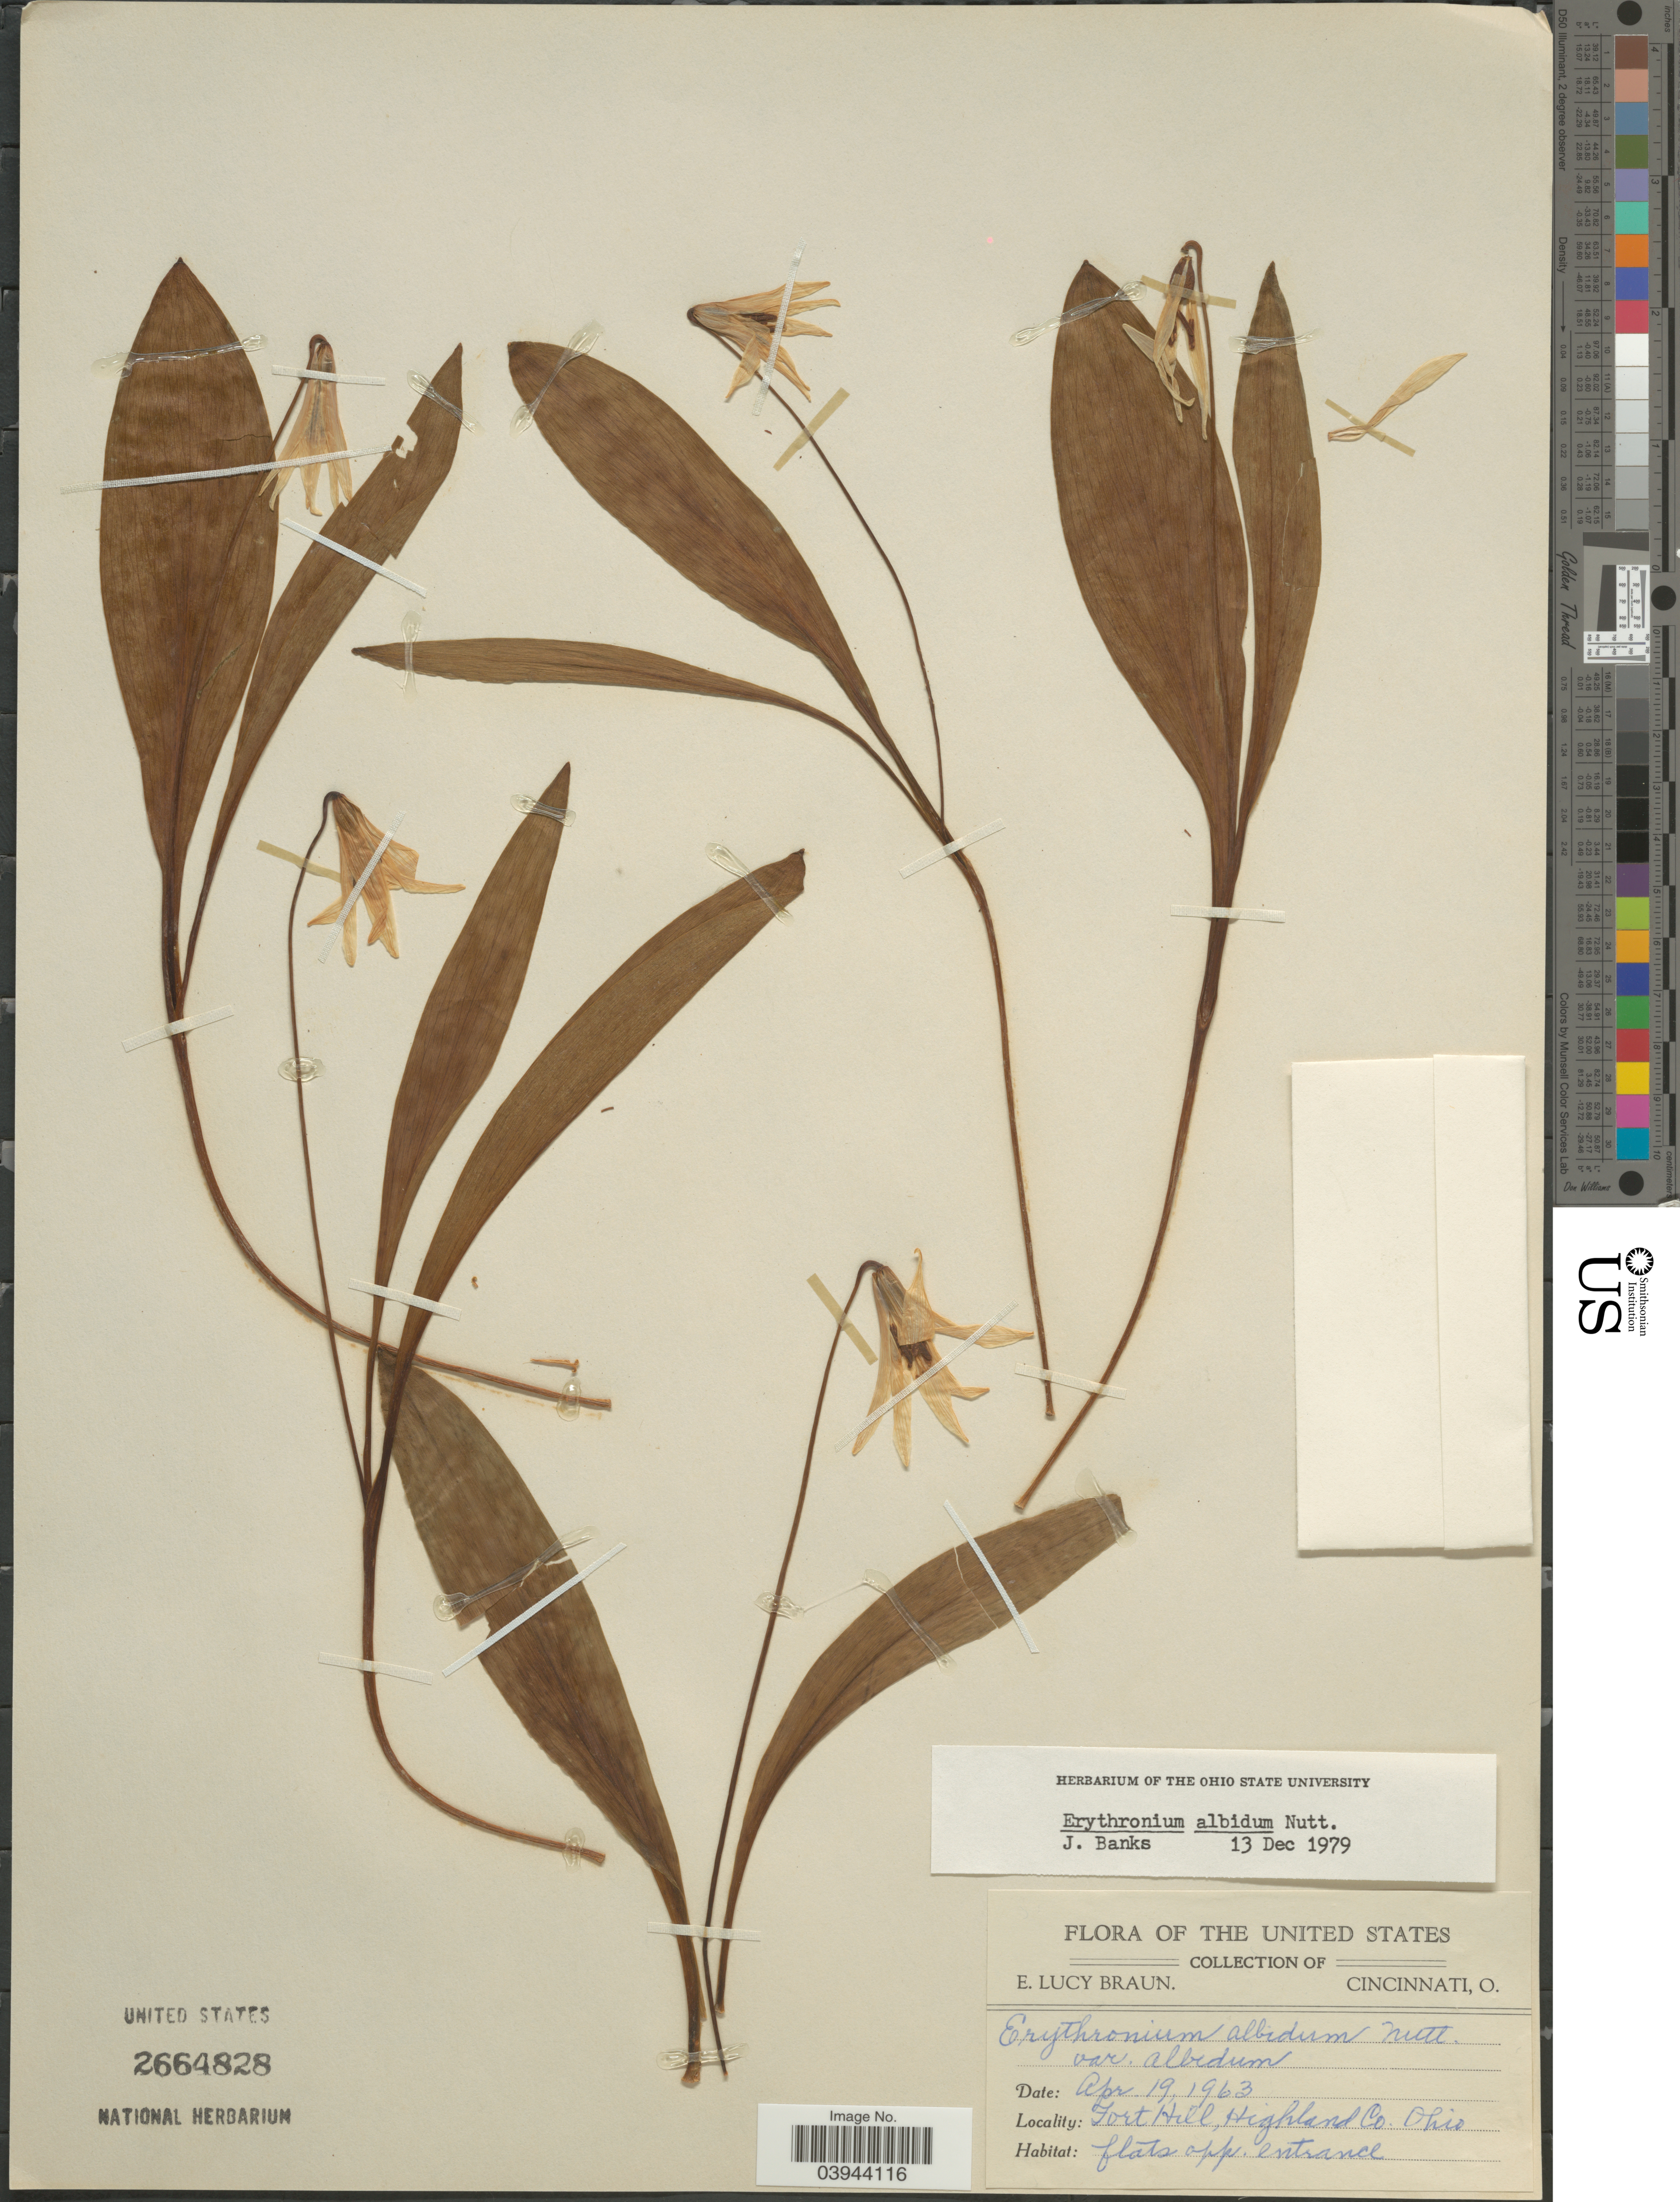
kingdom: Plantae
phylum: Tracheophyta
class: Liliopsida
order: Liliales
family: Liliaceae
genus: Erythronium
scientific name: Erythronium albidum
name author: Nutt.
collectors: E. L. Braun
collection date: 1963-04-19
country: United States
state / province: Ohio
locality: Fort Hill, Highland Co.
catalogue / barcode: US 2664828